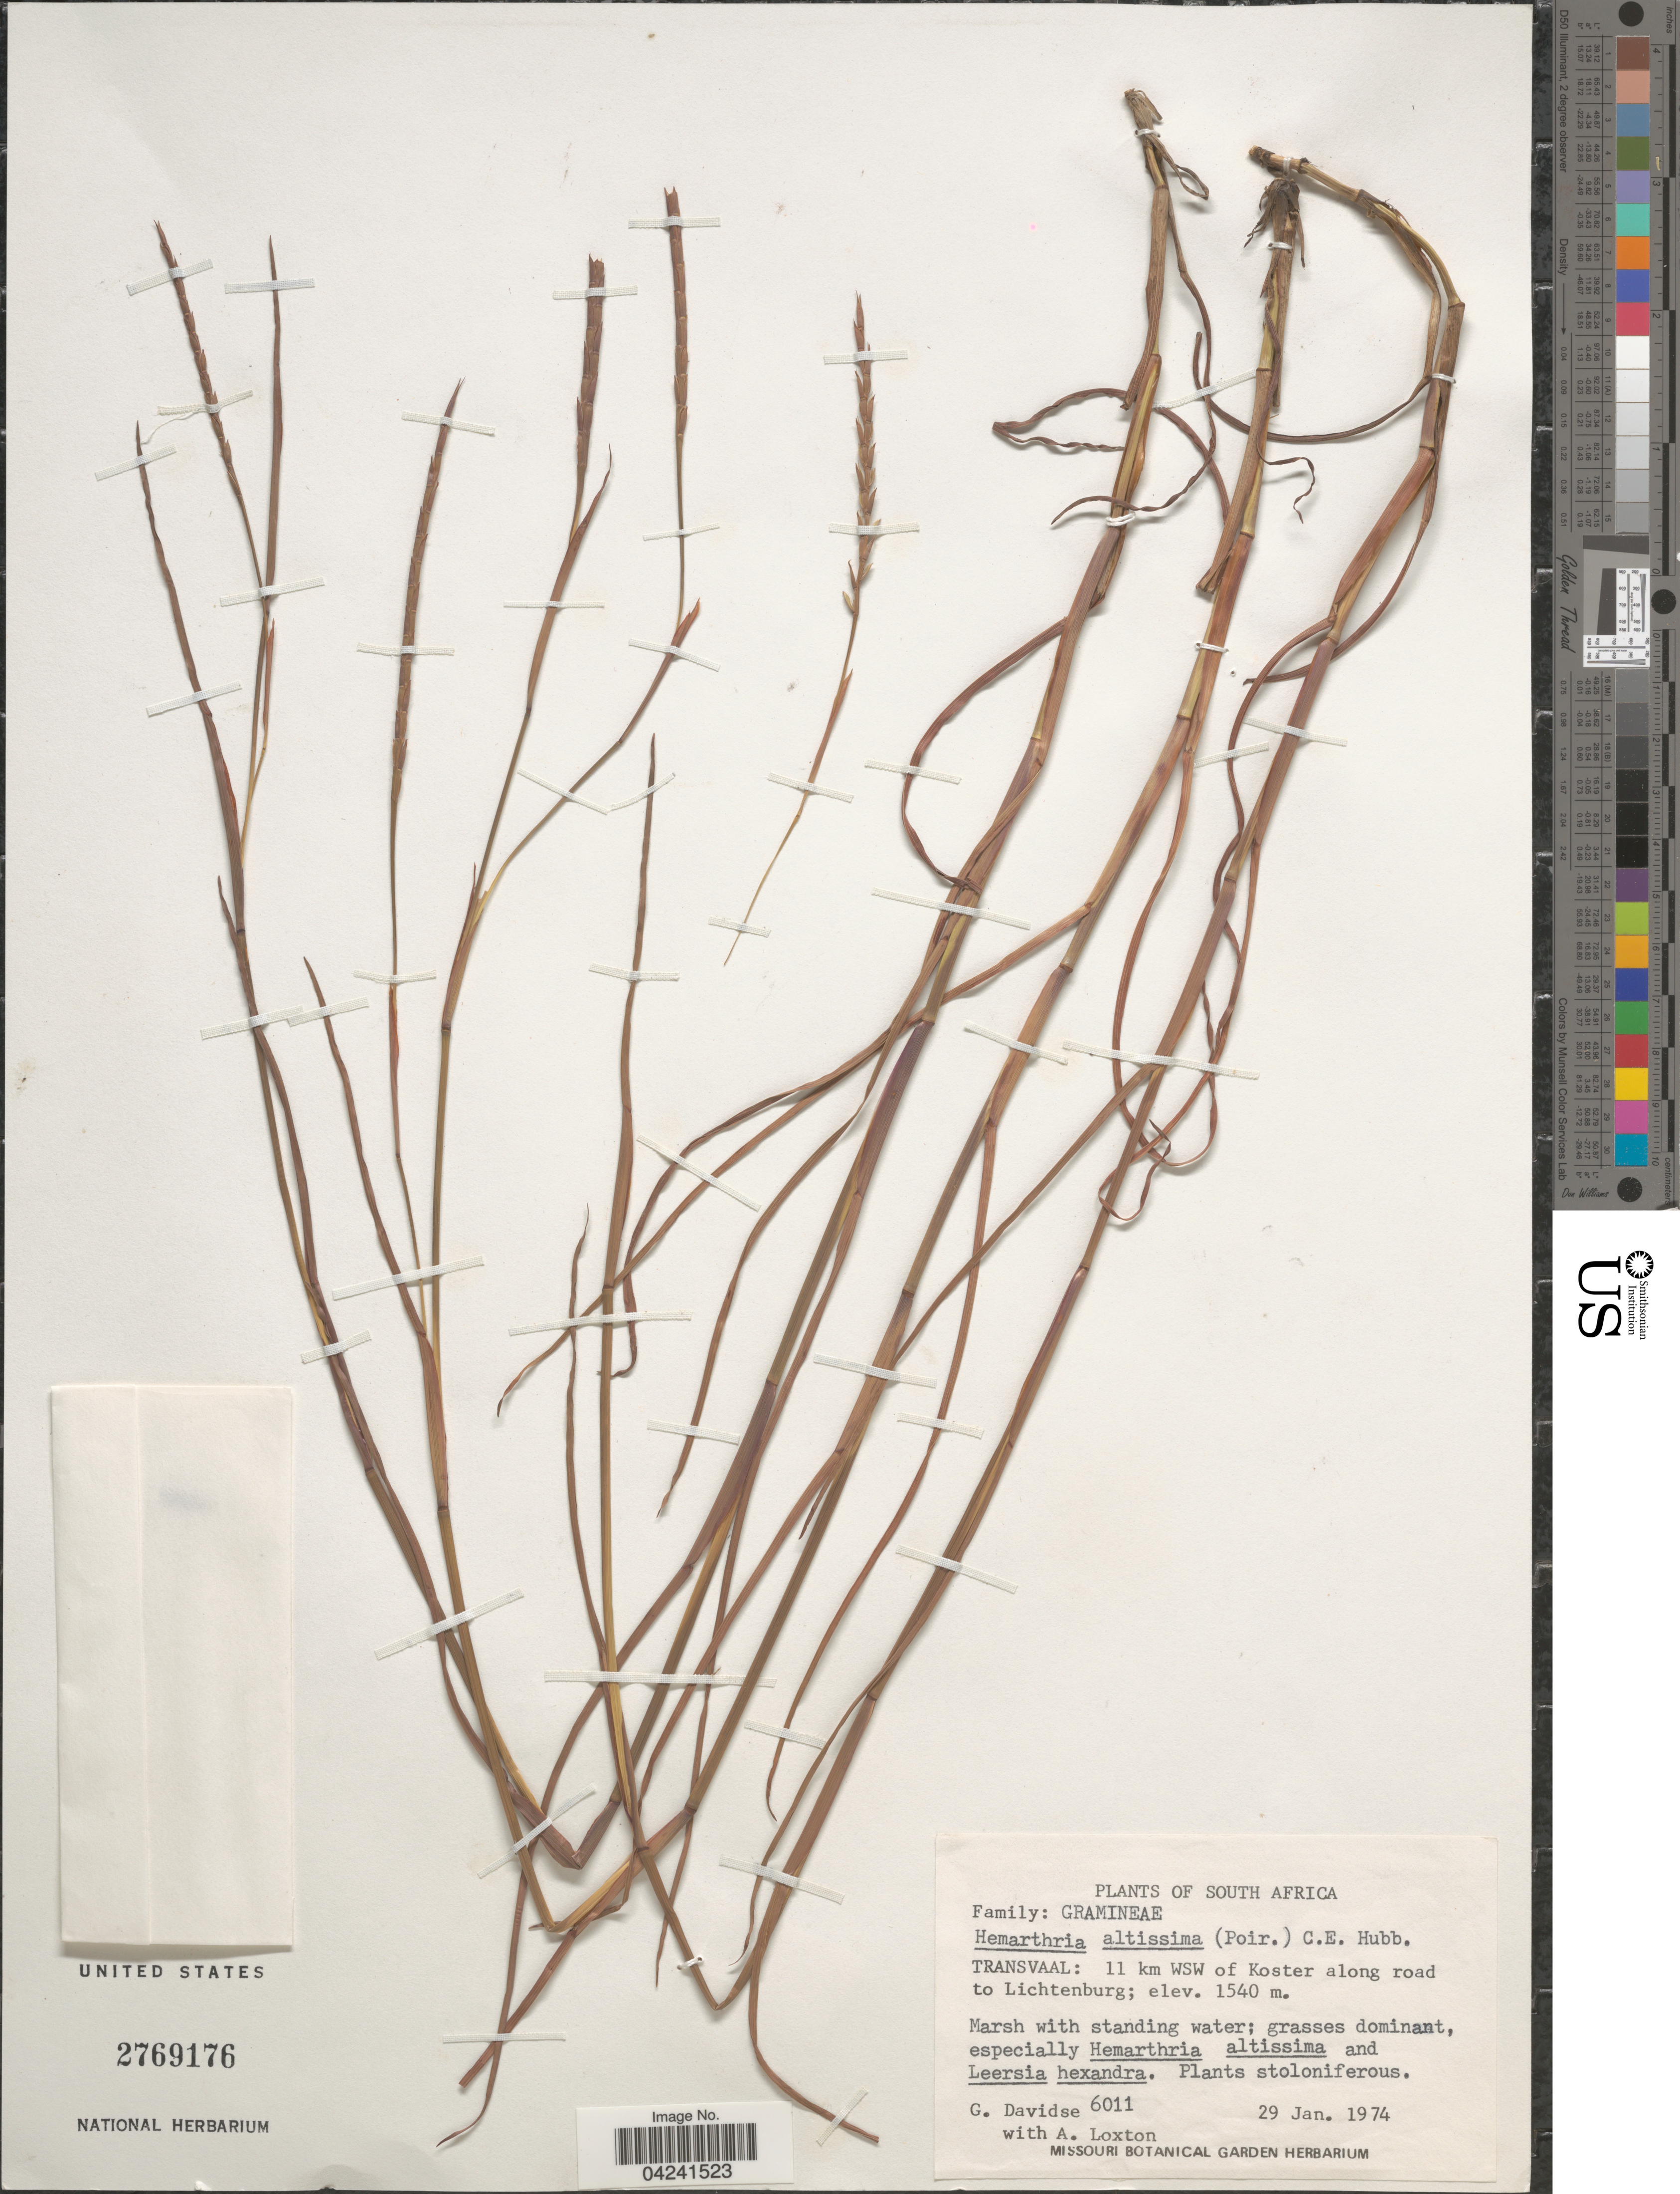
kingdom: Plantae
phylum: Tracheophyta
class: Liliopsida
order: Poales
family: Poaceae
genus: Hemarthria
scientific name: Hemarthria altissima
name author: (Poir.) Stapf & C. E. Hubb.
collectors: G. Davidse & A. Loxton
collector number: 6011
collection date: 1974-01-29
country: South Africa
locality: Transvaal: 11 km WSW of Koster along road to Lichtenburg.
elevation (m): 1540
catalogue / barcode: US 2769176